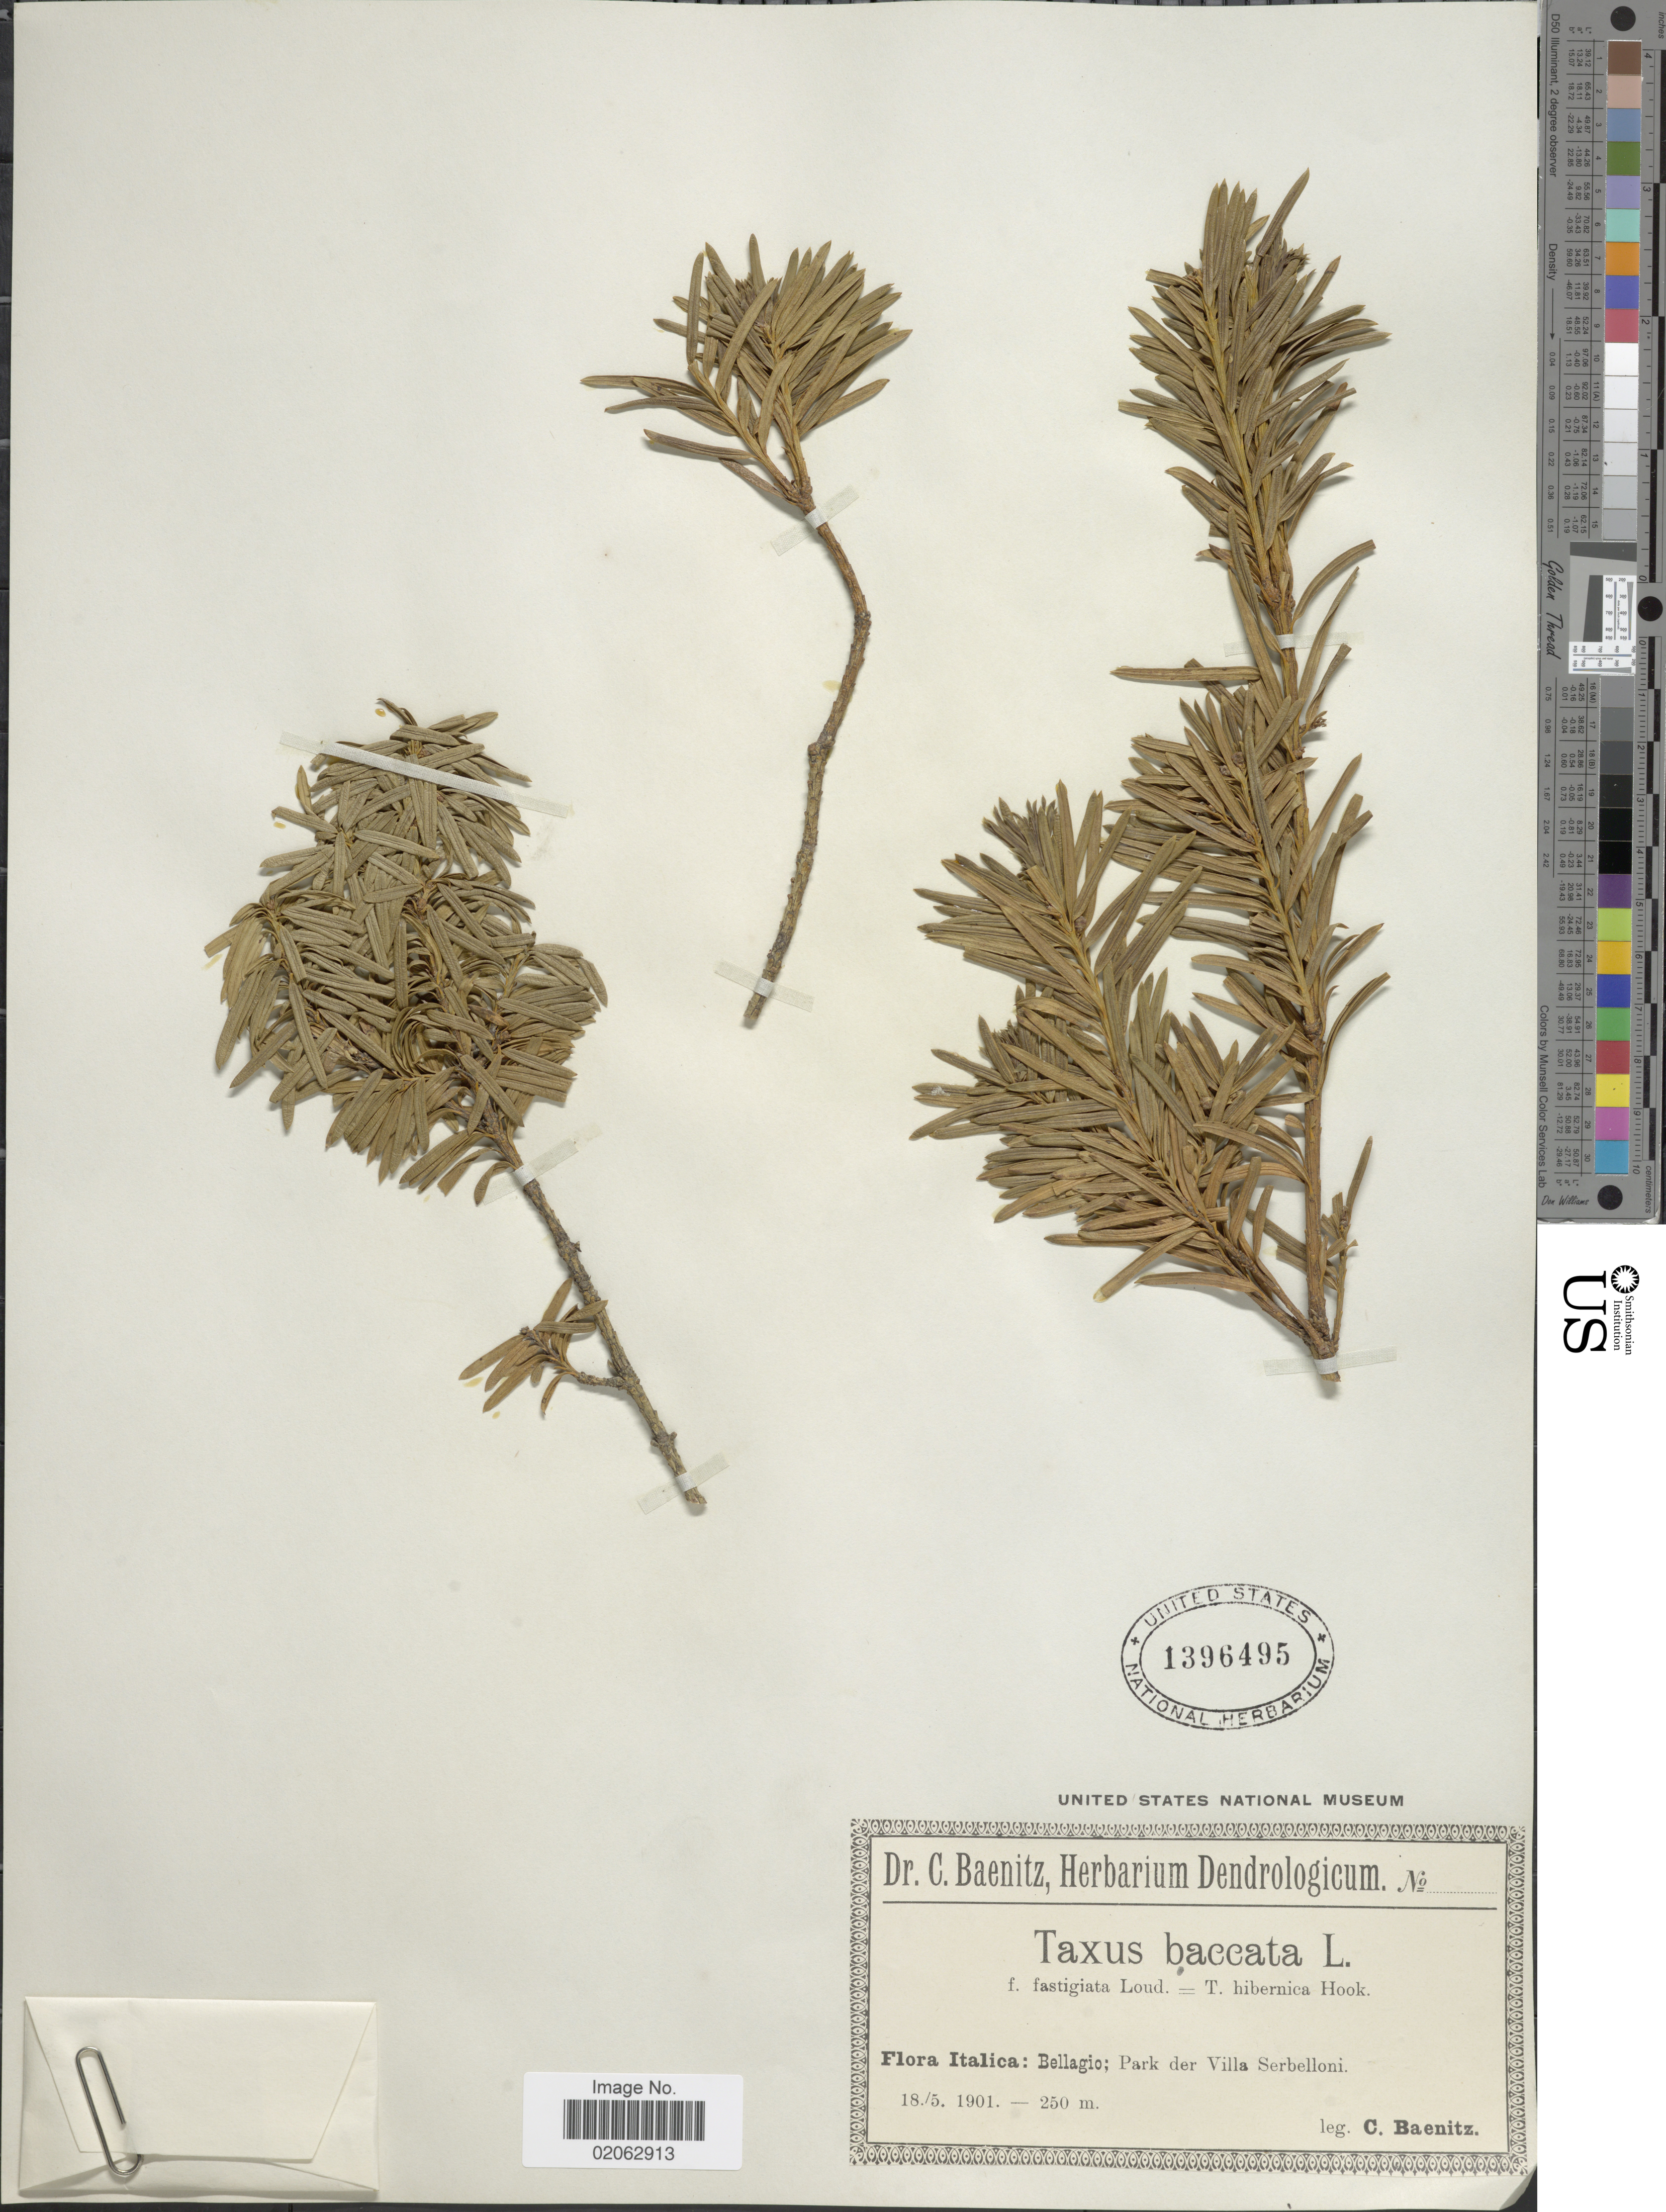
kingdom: Plantae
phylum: Tracheophyta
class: Pinopsida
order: Pinales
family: Taxaceae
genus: Taxus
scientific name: Taxus baccata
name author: L.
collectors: C. G. Baenitz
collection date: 1901-05-18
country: Italy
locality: Italica: Bellagio; Park der Villa Serbelloni.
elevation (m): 250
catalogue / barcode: US 1396495